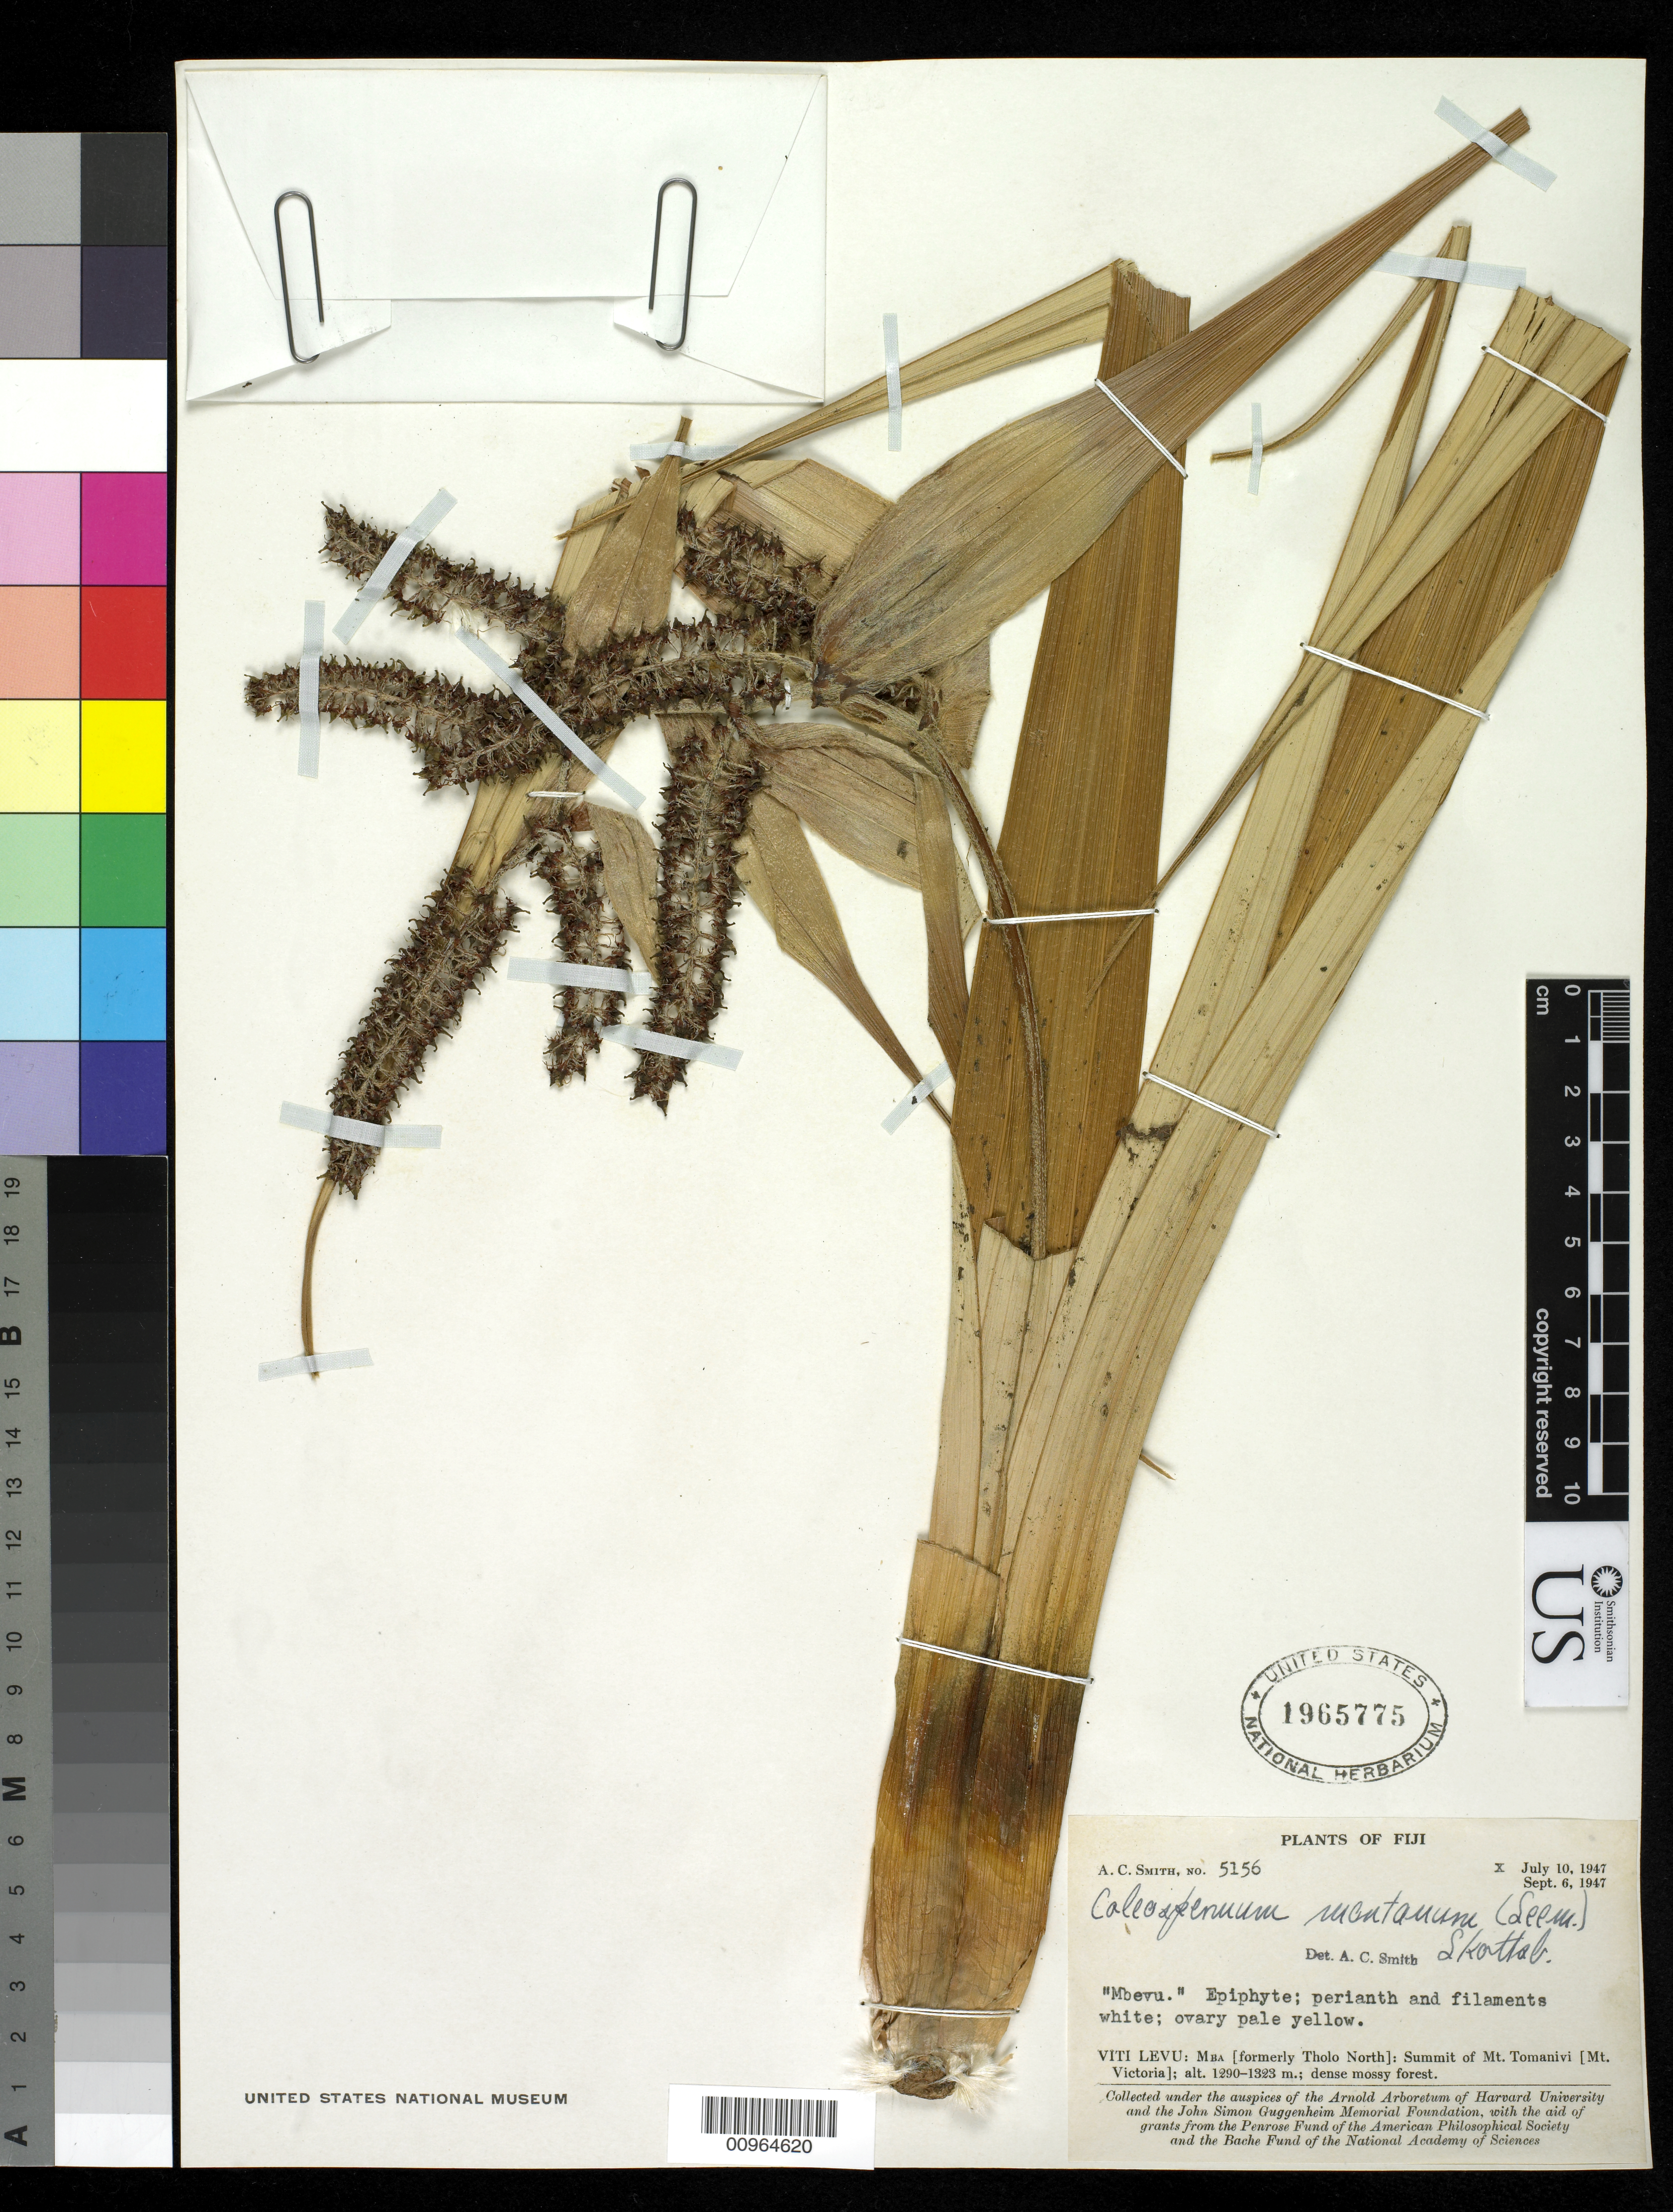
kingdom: Plantae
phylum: Tracheophyta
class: Liliopsida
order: Asparagales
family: Asteliaceae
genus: Astelia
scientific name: Astelia montana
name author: Seem.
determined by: Strong, Mark T., (BOT), Smithsonian Institution - National Museum of Natural History (UNITED STATES)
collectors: C. A. Smith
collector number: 5156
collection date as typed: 10 Jul 1947 to 06 Sep 1947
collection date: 1947-07-10/1947-09-06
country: Fiji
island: Viti Levu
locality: Mba (formerly tholo North): Summit of Mt. Tomanivi (Mt. Victoria)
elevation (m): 1290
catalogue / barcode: US 1965775